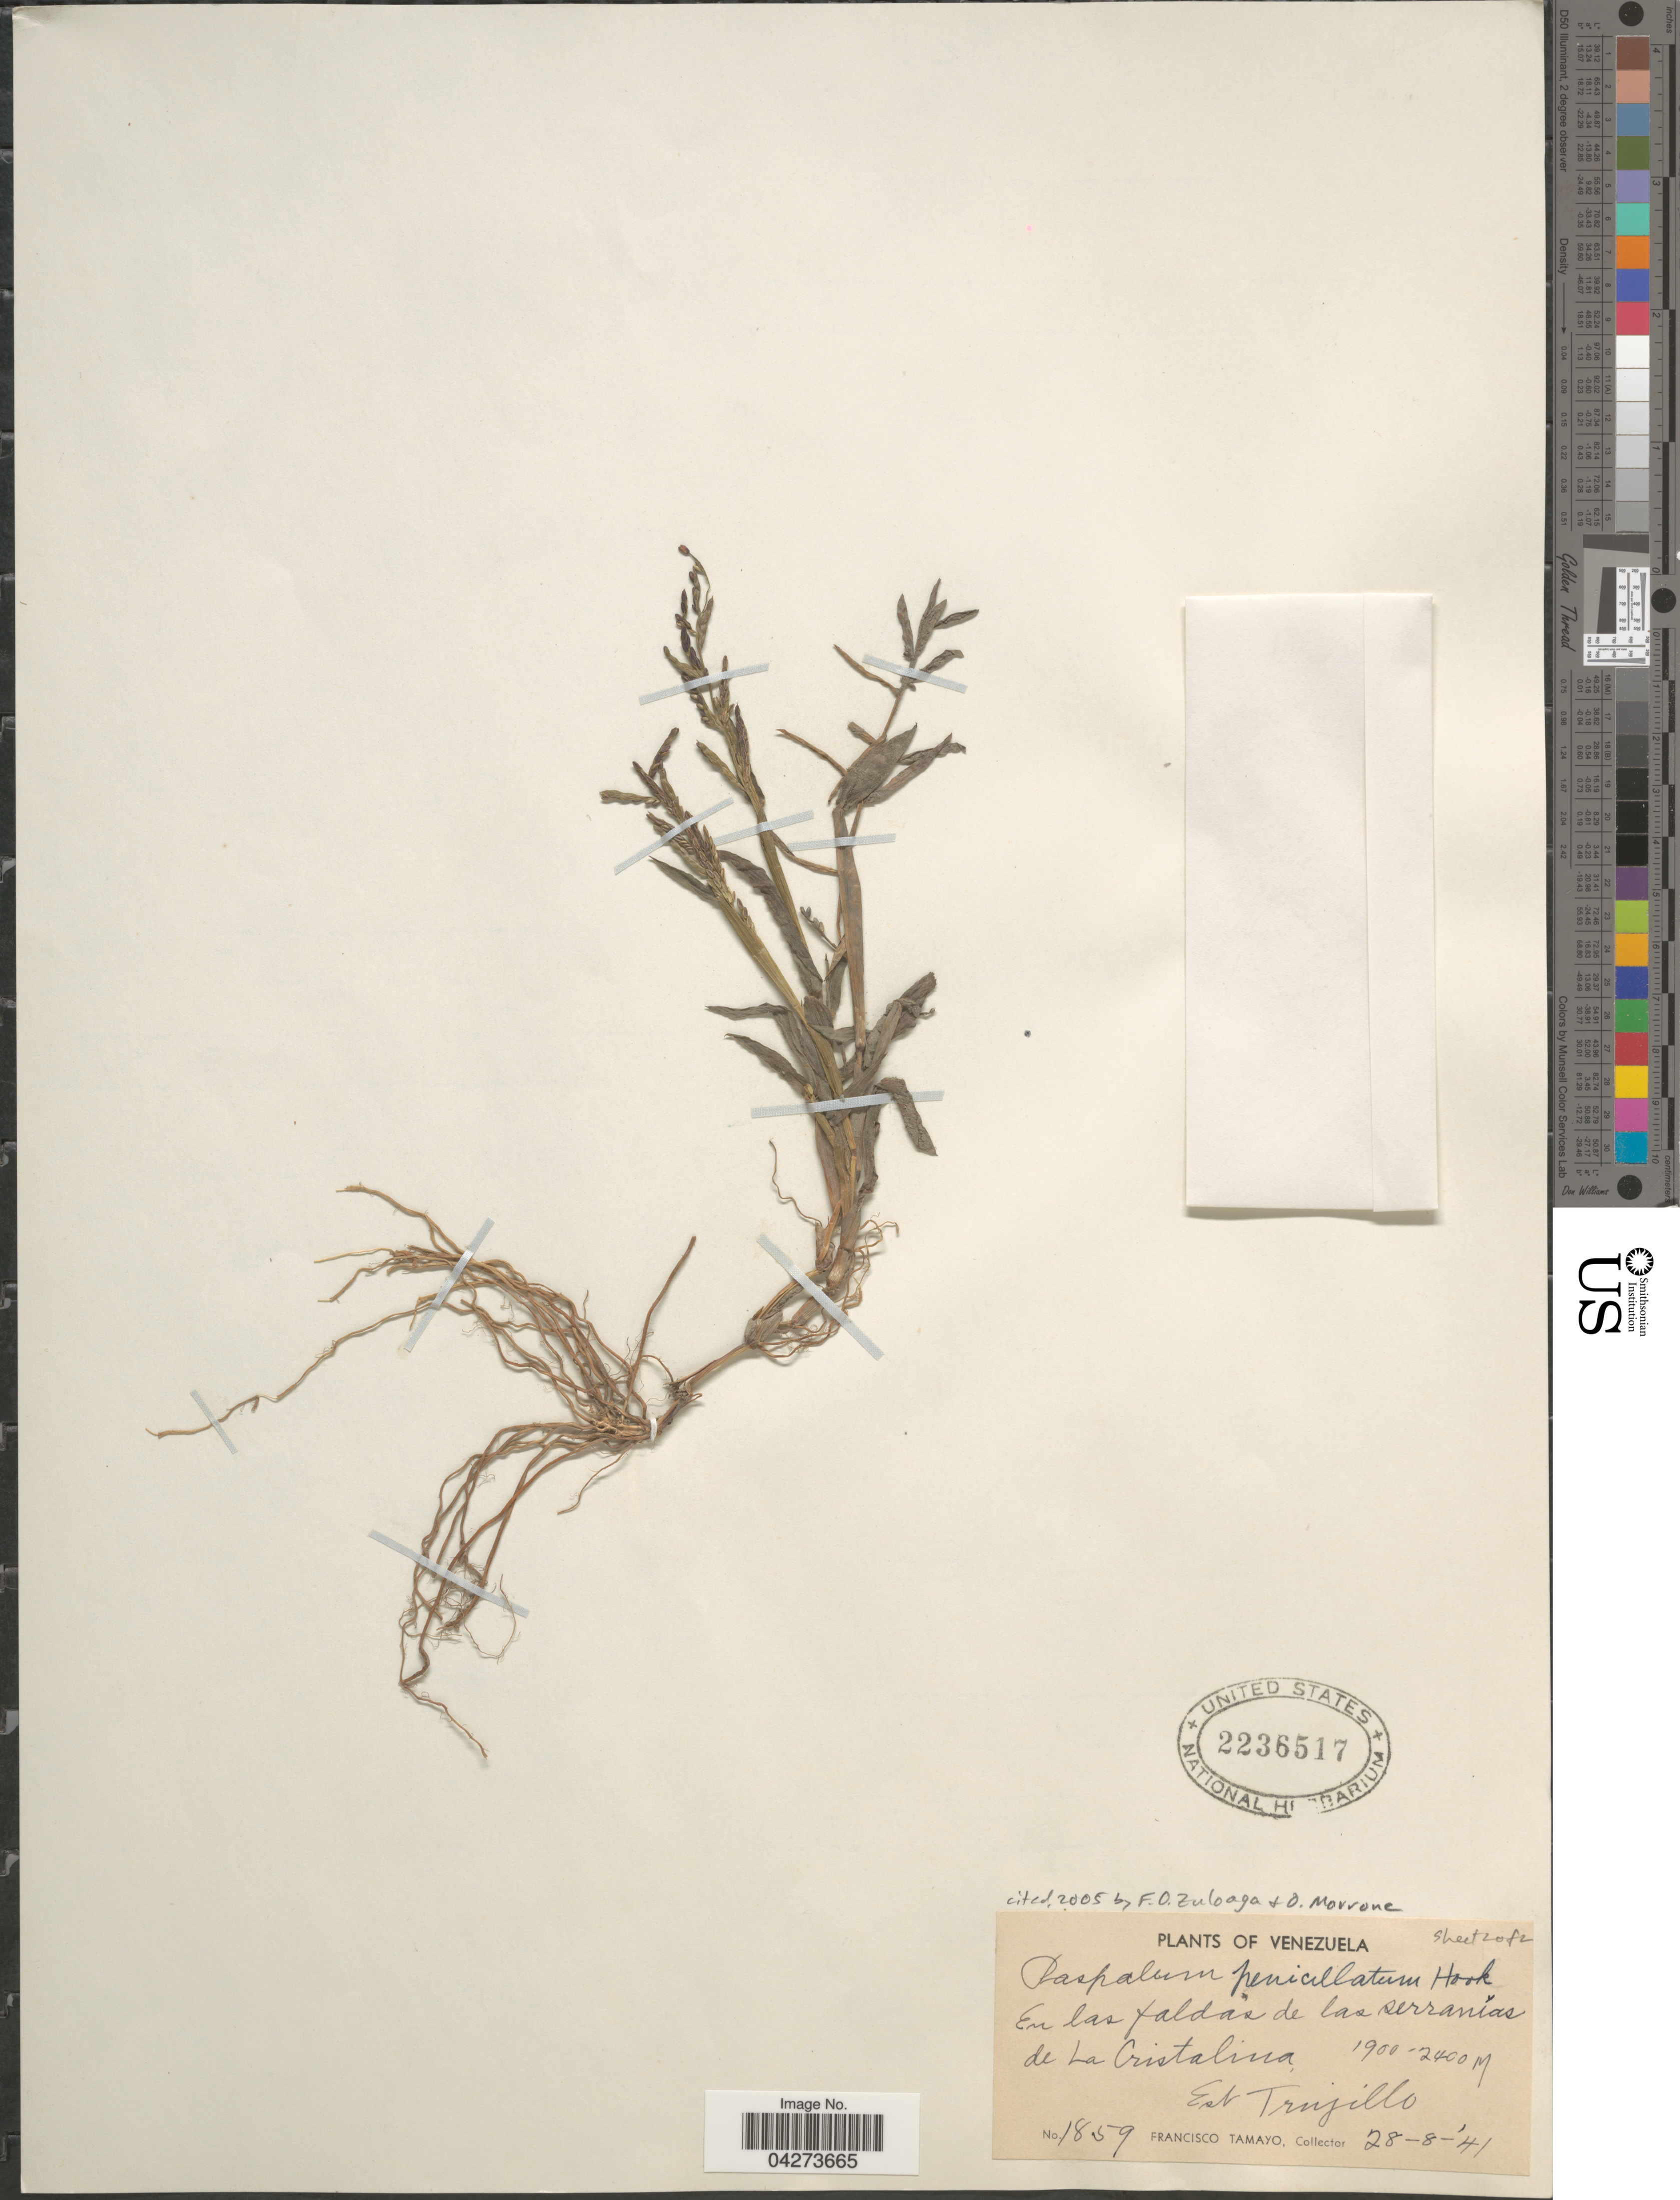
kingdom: Plantae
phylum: Tracheophyta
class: Liliopsida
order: Poales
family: Poaceae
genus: Paspalum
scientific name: Paspalum penicillatum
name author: Hook. f.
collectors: F. Tamayo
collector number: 1859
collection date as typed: Transcribed d/m/y: 28/8/41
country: Venezuela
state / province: Trujillo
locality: En las faldas de las serranias de La Cristalina. Est Trujillo.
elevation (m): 1900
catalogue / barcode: US 2236517